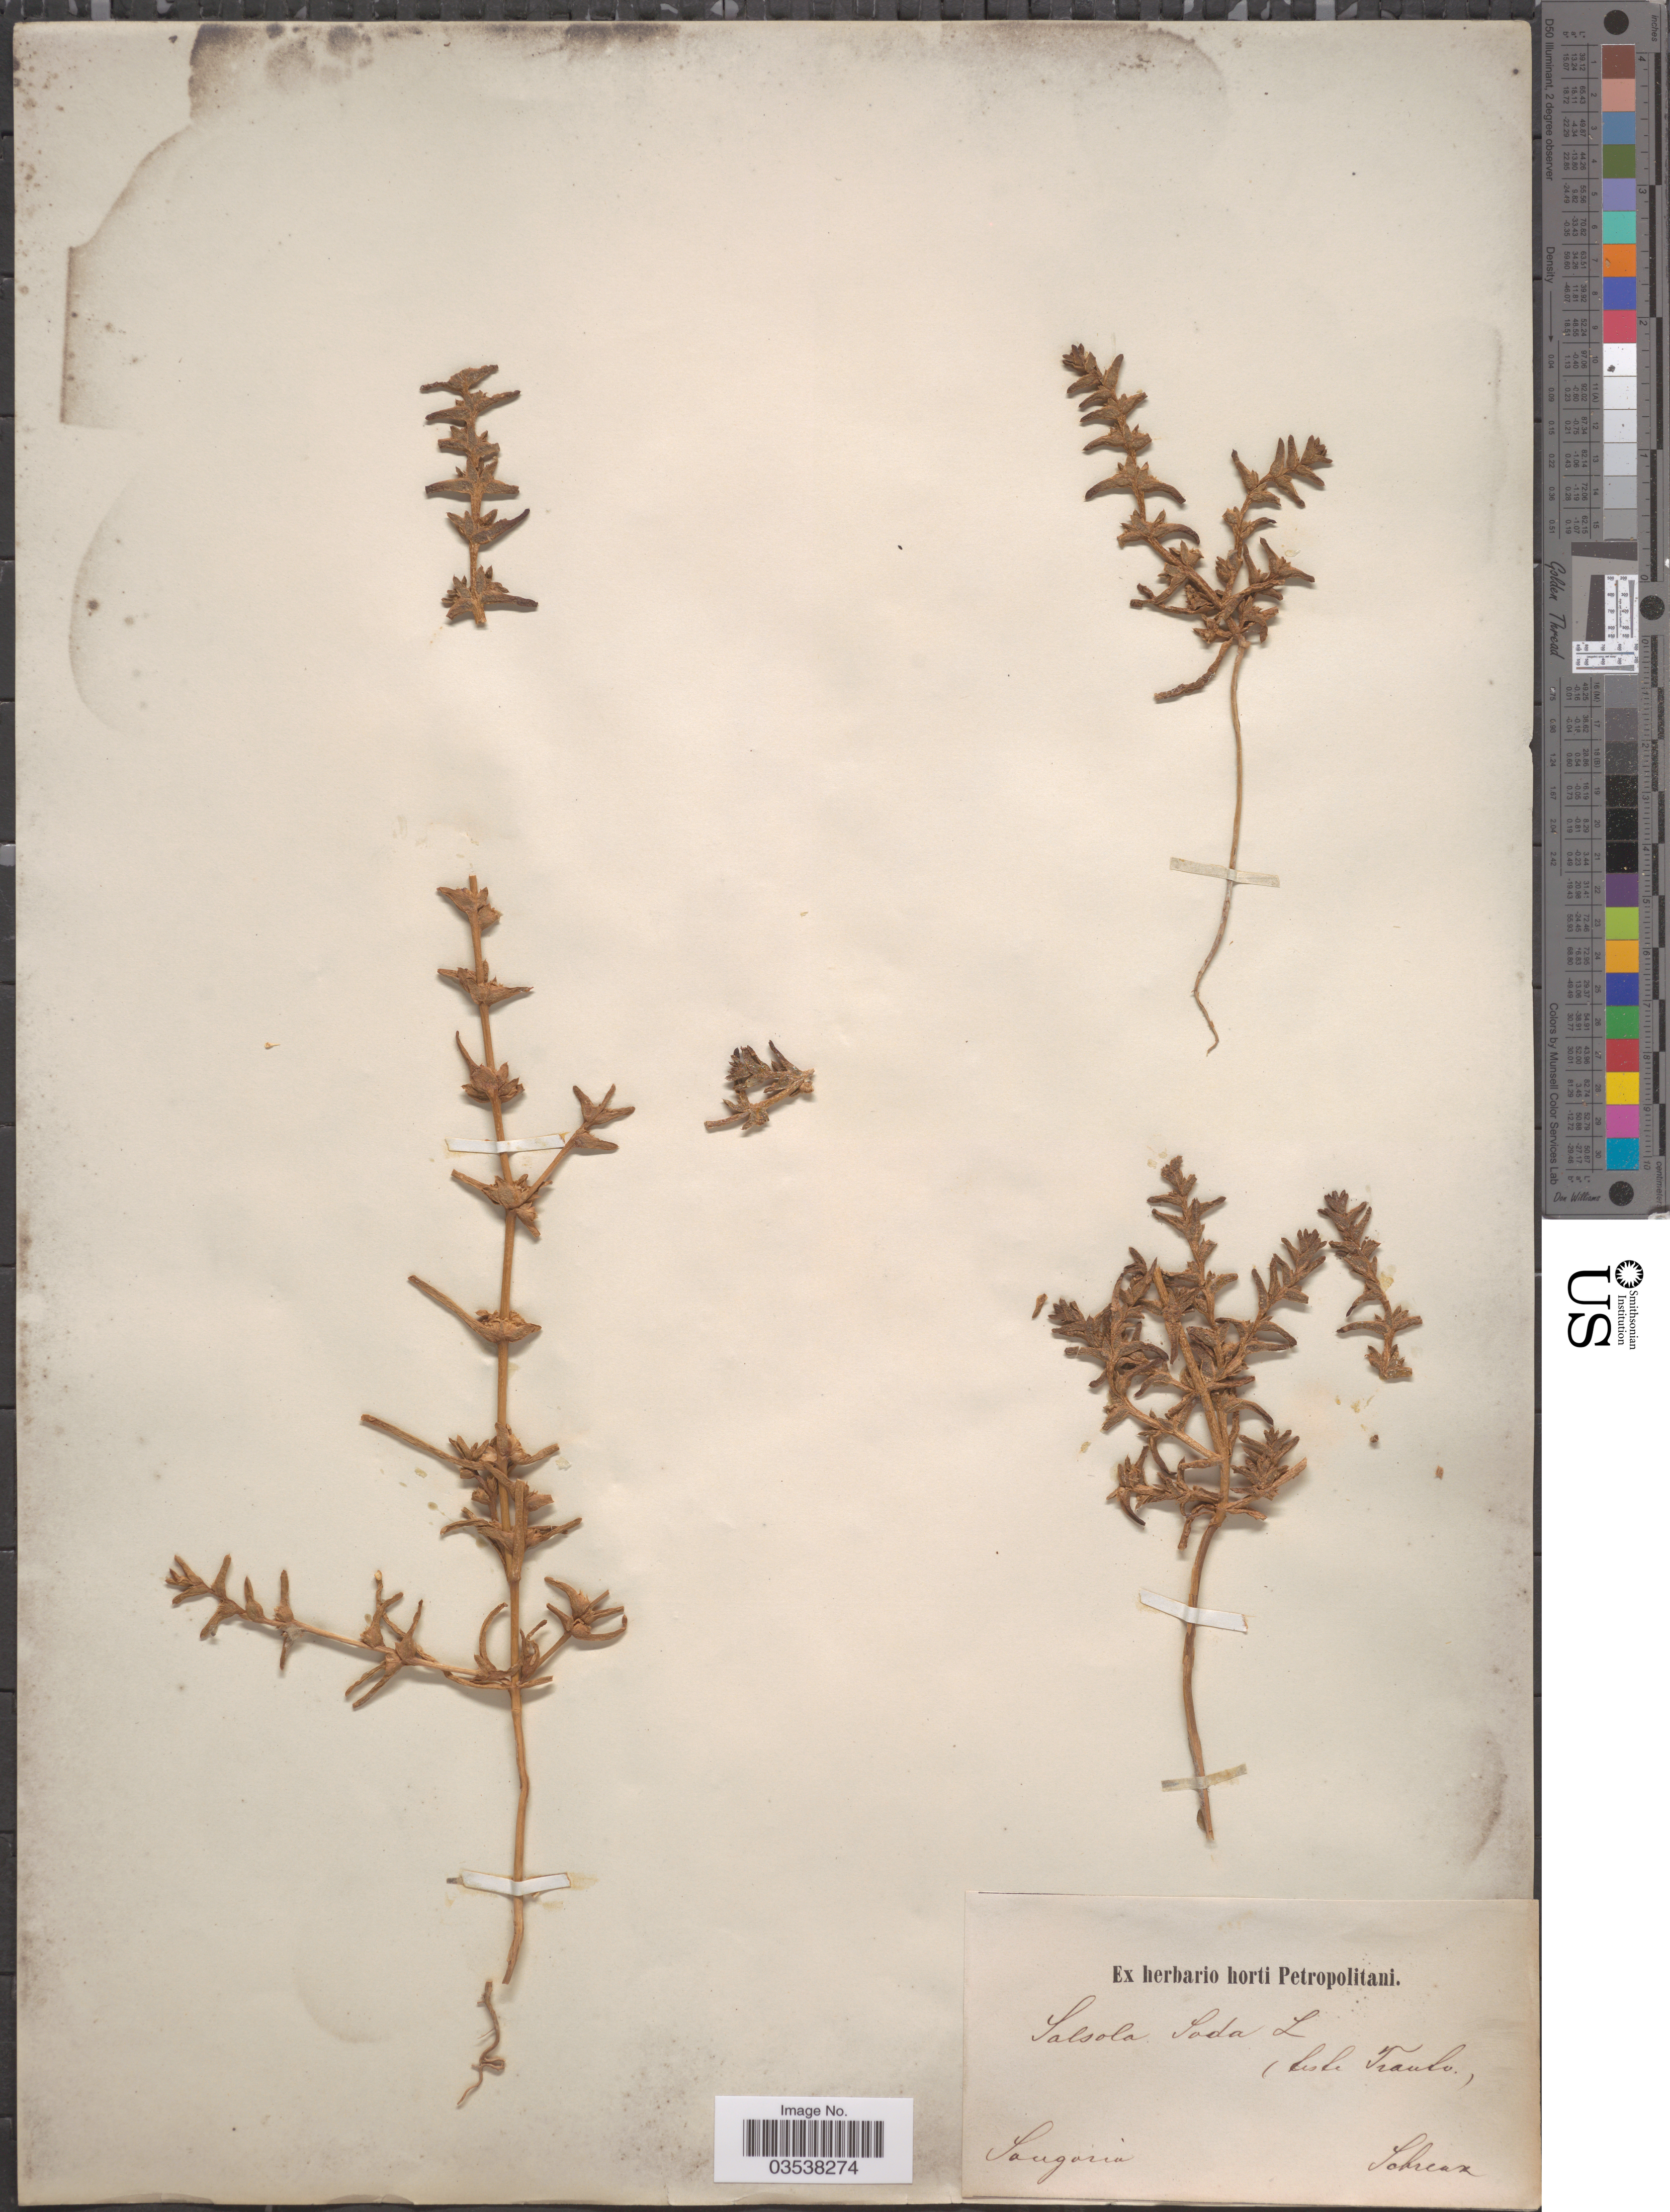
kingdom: Plantae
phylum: Tracheophyta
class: Magnoliopsida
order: Caryophyllales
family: Amaranthaceae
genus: Soda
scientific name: Soda inermis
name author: Fourr.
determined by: Strong, Mark T., (BOT), Smithsonian Institution - National Museum of Natural History (UNITED STATES)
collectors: A.G. Schrenk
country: Kazakhstan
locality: Songaria.